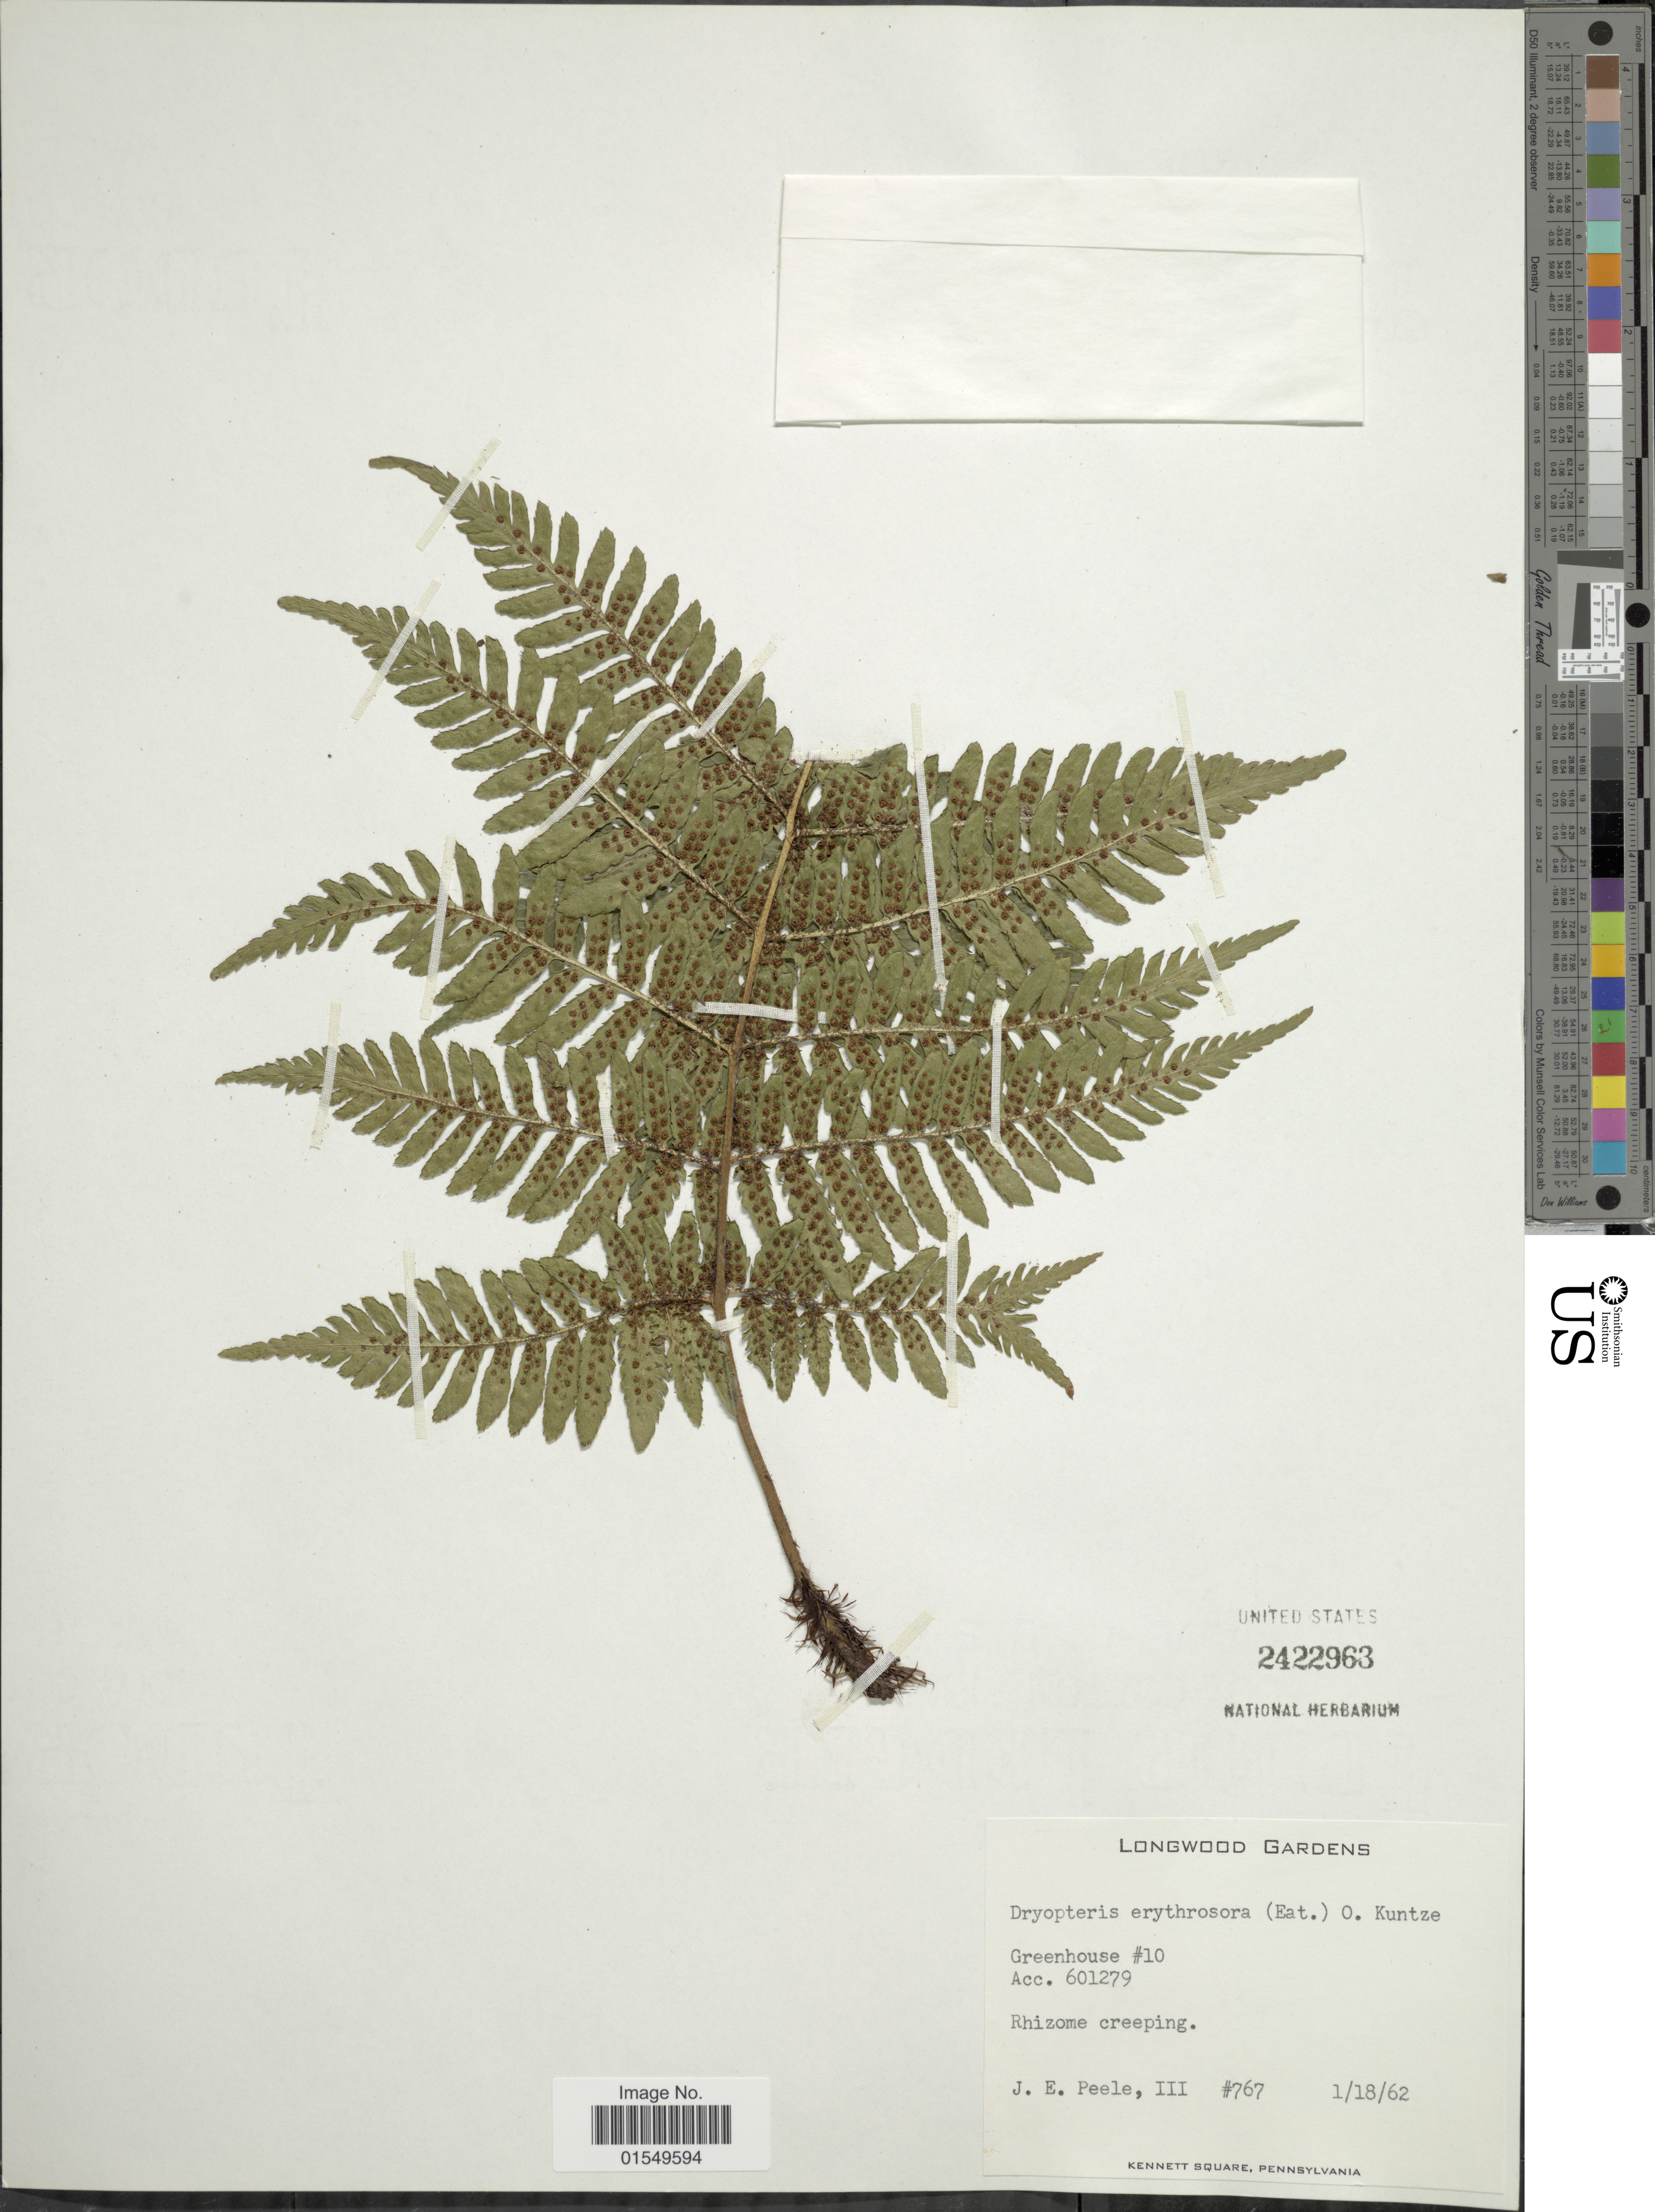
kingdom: Plantae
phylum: Tracheophyta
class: Polypodiopsida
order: Polypodiales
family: Dryopteridaceae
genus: Dryopteris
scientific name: Dryopteris erythrosora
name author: (D.C. Eaton) Kuntze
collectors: J. Peele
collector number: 767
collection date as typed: Transcribed d/m/y: 19/1/62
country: United States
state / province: Pennsylvania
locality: Longwood Gardens, Greenhouse # 10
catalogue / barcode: US 2422963